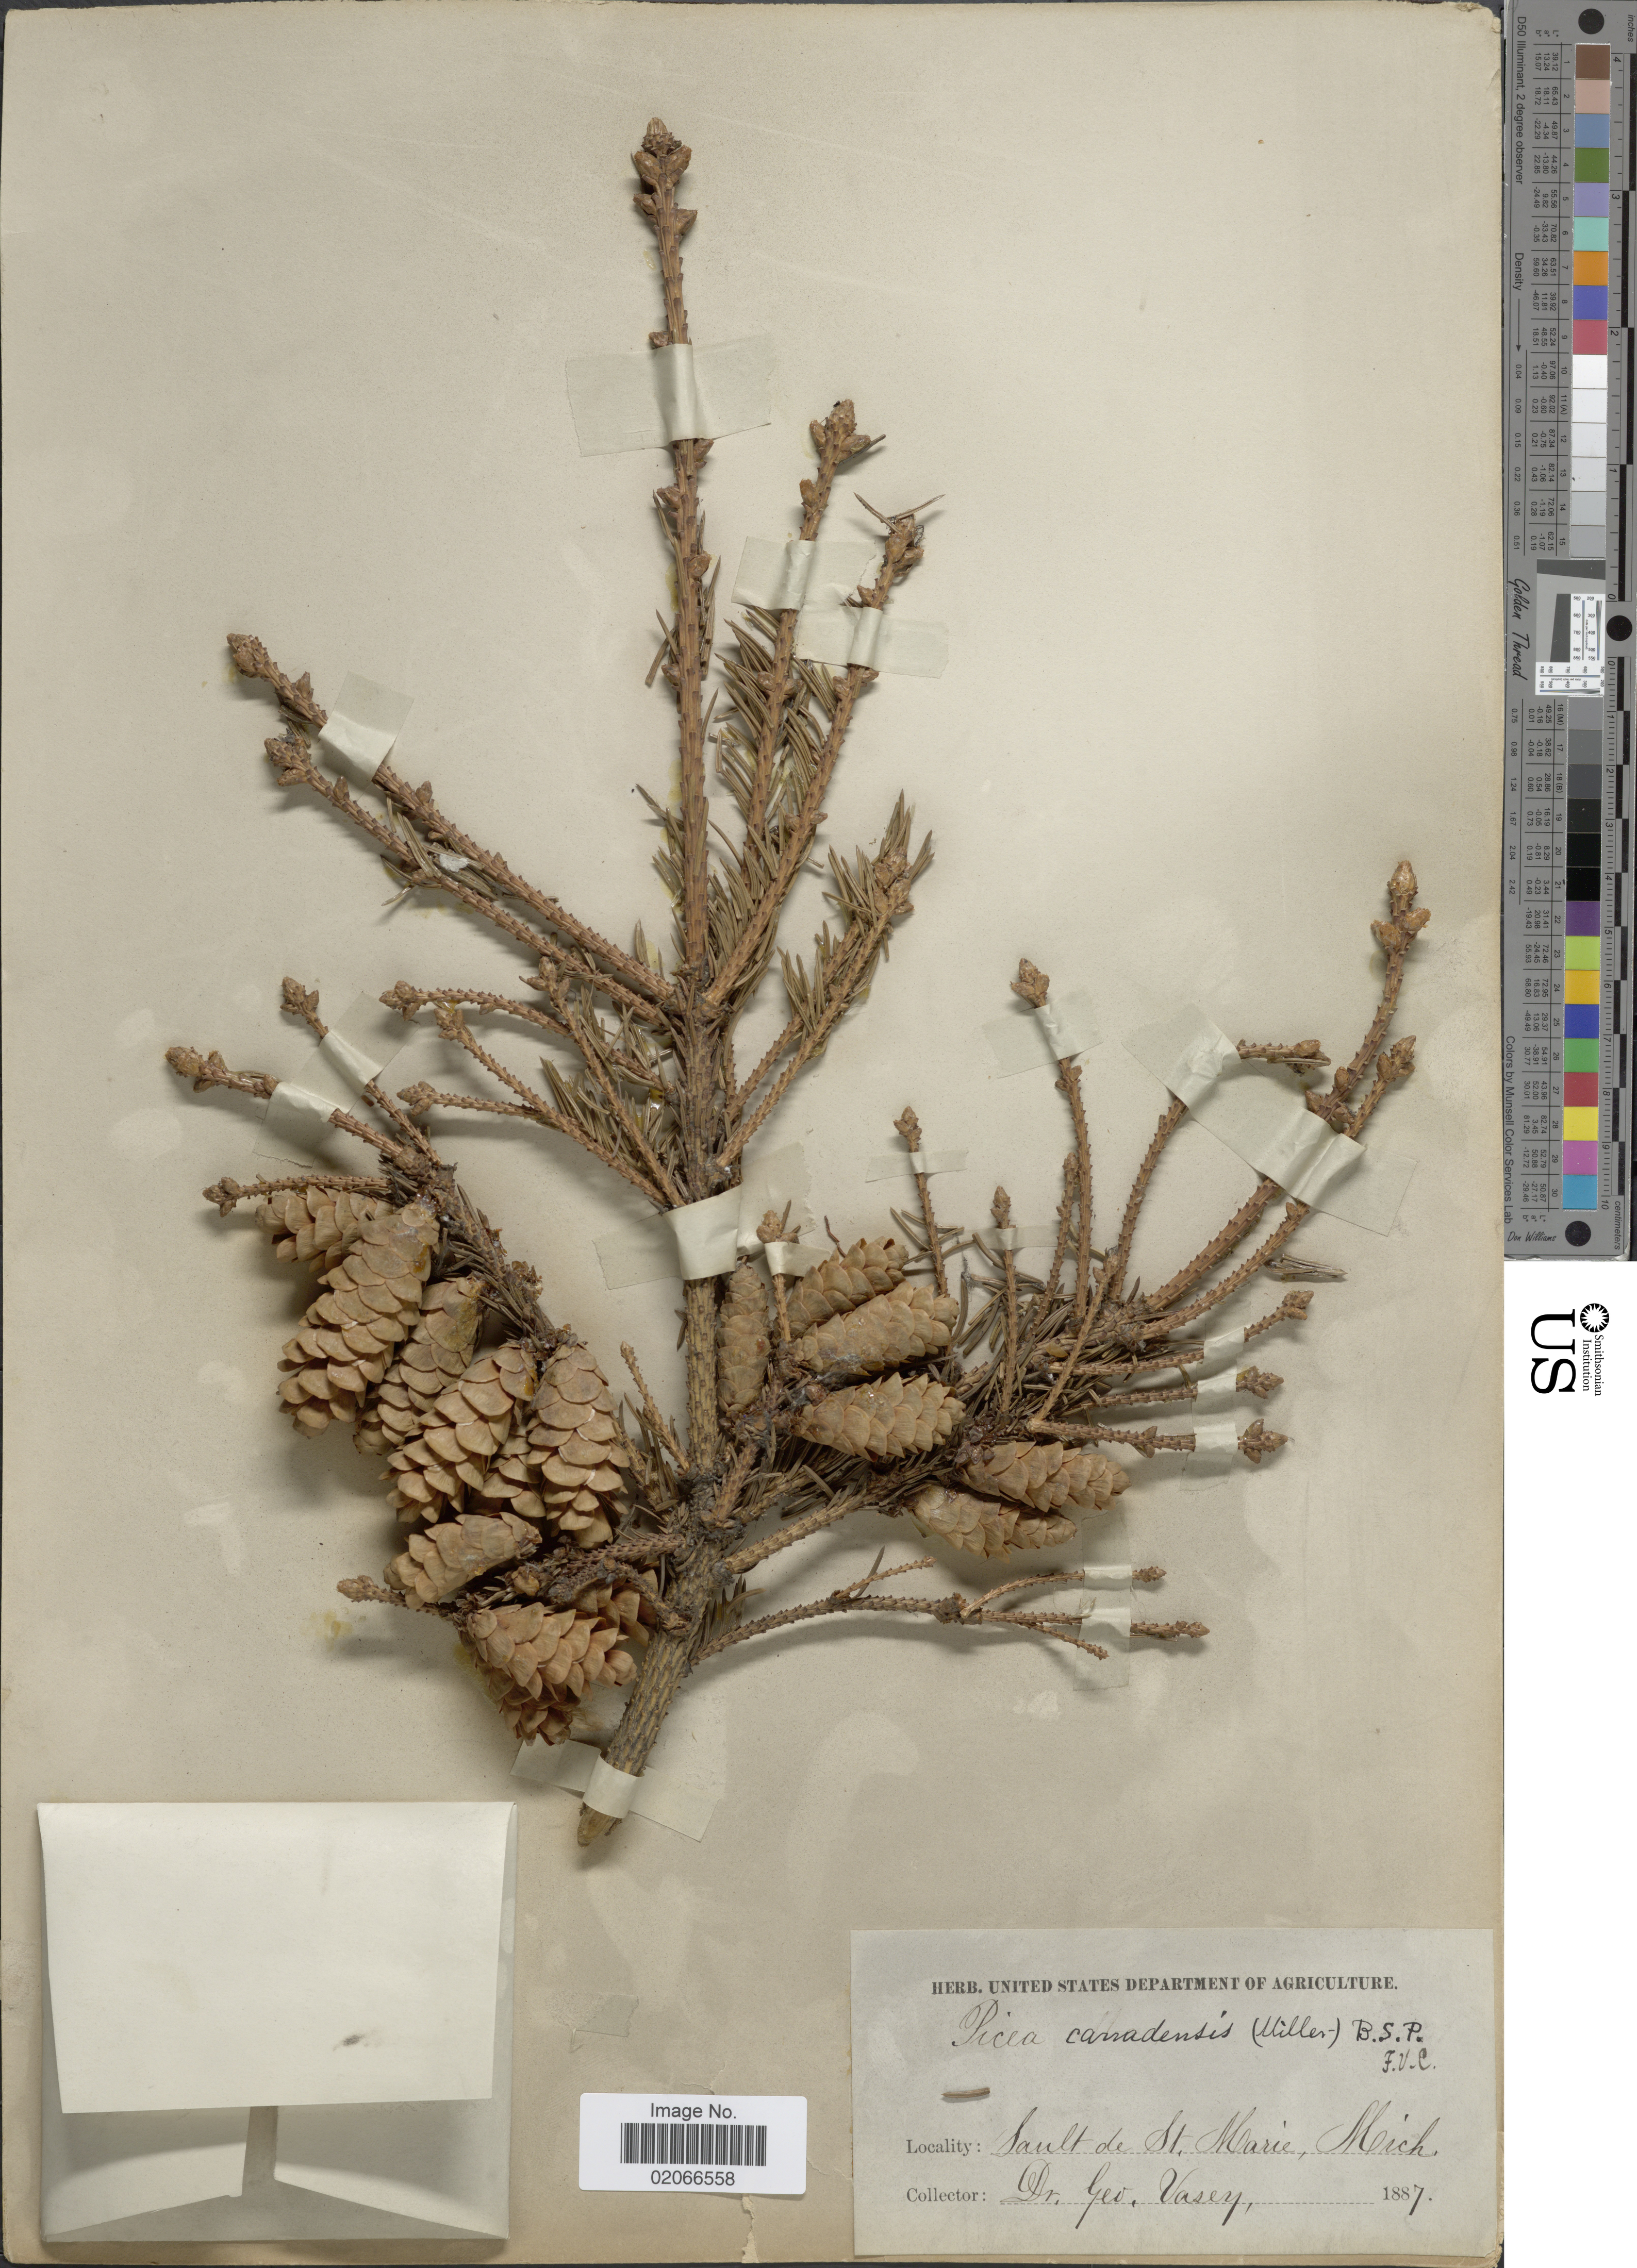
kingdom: Plantae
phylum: Tracheophyta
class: Pinopsida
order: Pinales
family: Pinaceae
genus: Picea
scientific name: Picea glauca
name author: (Moench) Voss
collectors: G. Vasey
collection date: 1887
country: United States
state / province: Michigan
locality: Sault de St. Marie